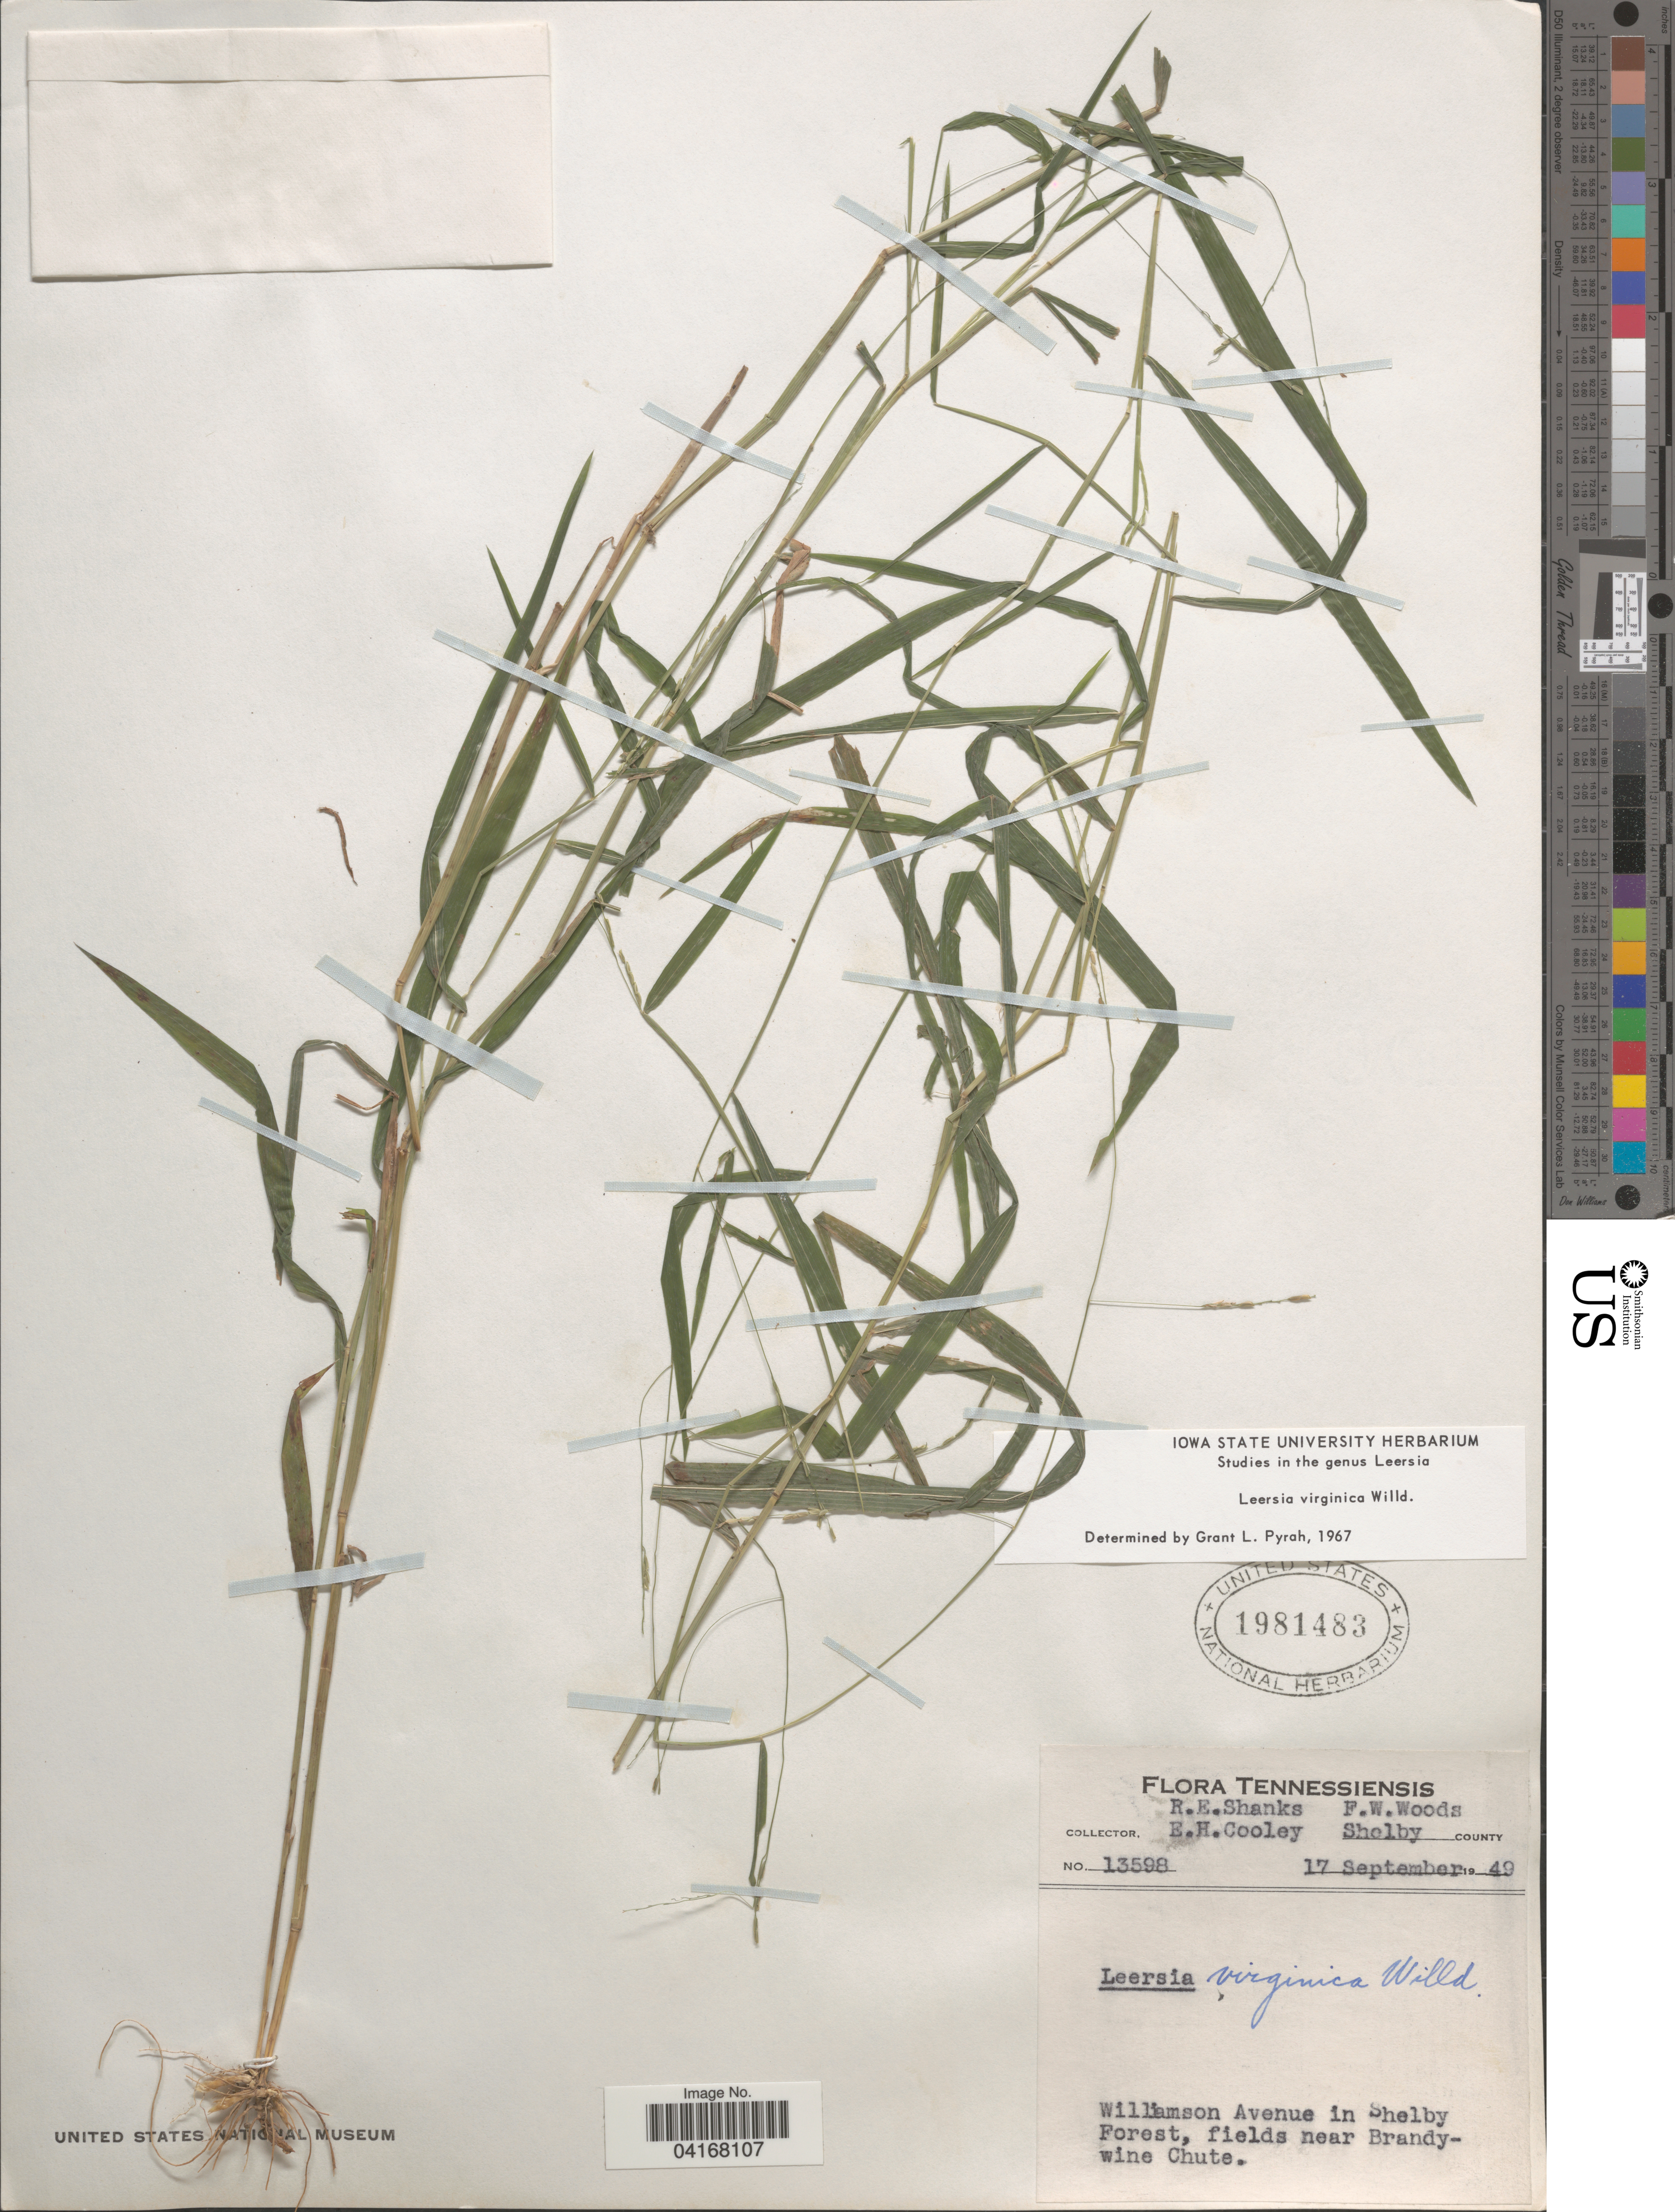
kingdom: Plantae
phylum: Tracheophyta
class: Liliopsida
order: Poales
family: Poaceae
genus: Leersia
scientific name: Leersia virginica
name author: Willd.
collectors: R. Shanks, E. H. Cooley & F. W. Woods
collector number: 13598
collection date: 1949-09-17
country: United States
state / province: Tennessee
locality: Shelby County. Williamson Avenue in Shelby Forest, fields near Brandywine Chute.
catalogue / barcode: US 1981483